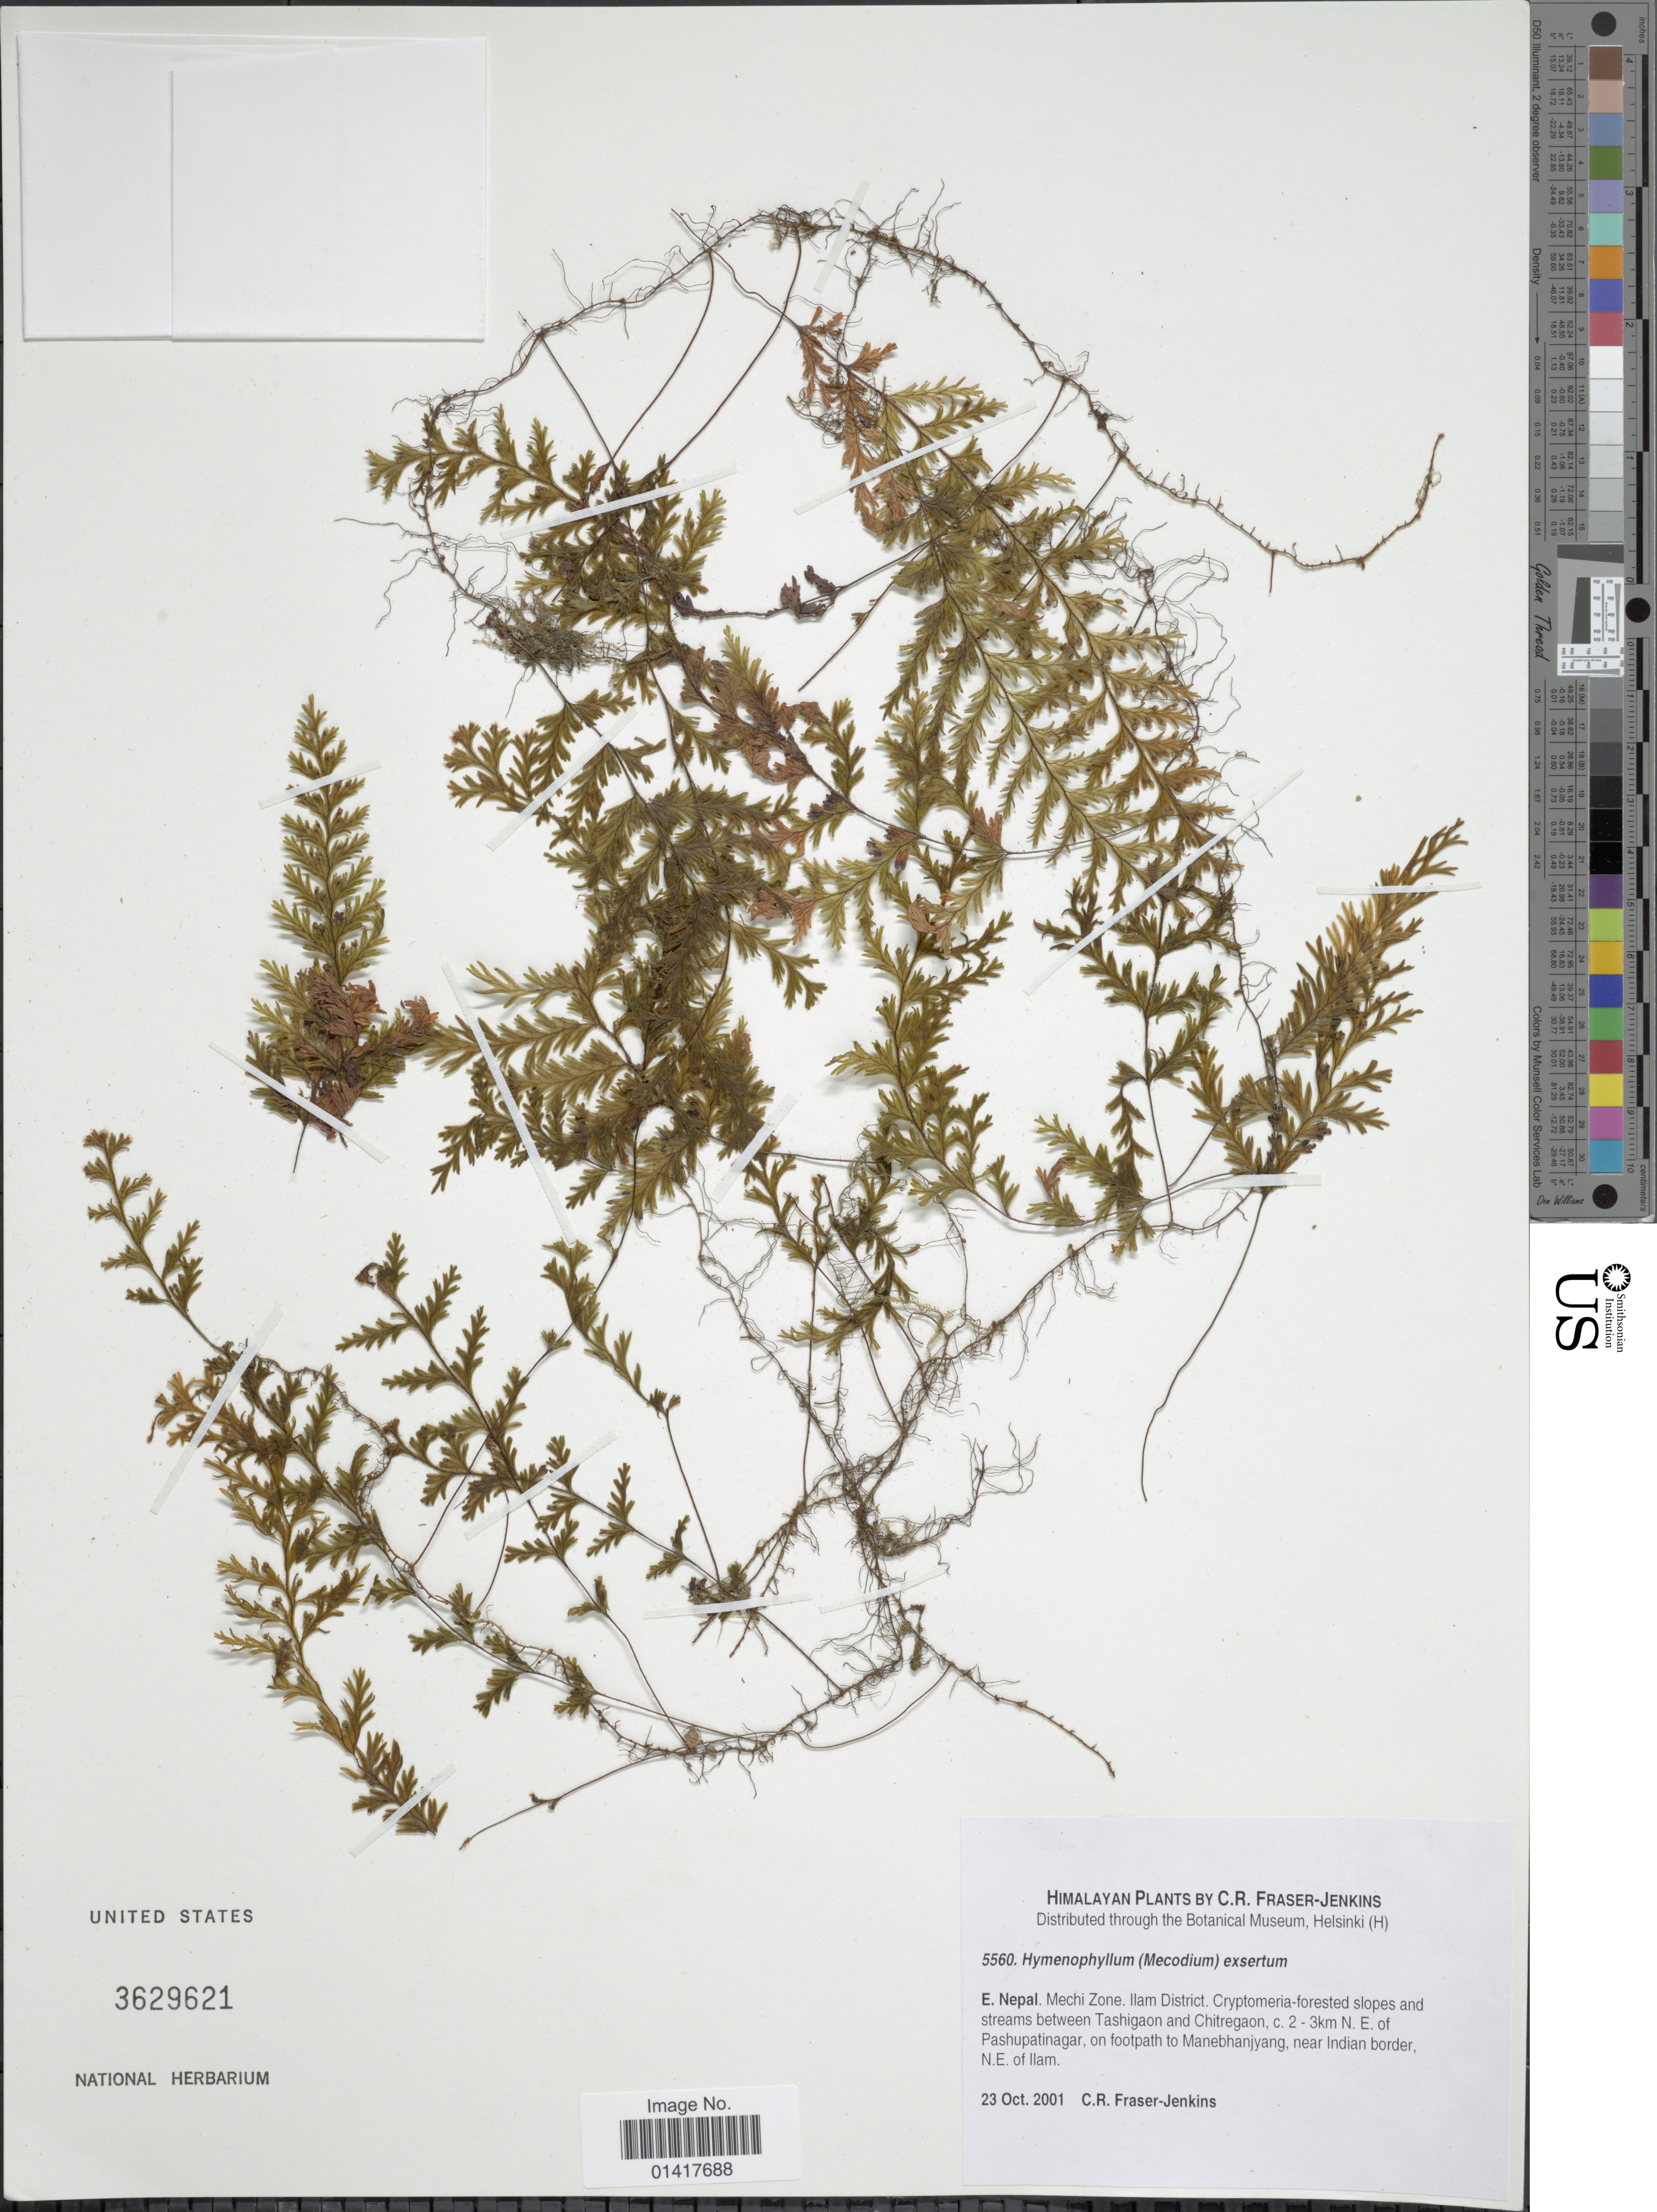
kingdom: Plantae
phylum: Tracheophyta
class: Polypodiopsida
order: Hymenophyllales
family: Hymenophyllaceae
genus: Hymenophyllum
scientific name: Hymenophyllum exsertum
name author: Wall. ex Hook.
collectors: C. R. Fraser-Jenkins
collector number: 5560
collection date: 2001-10-23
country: Nepal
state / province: Mechi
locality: E. Nepal. Mechi Zone. llan District. Cryptomeria-forested slopes and streams between Tashigaon and Chitregaon, 2-3 km N. of Pashupatinagar, on footpath to Manebhanjyang, near Indian Border, N. E. of llam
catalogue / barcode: US 3629621